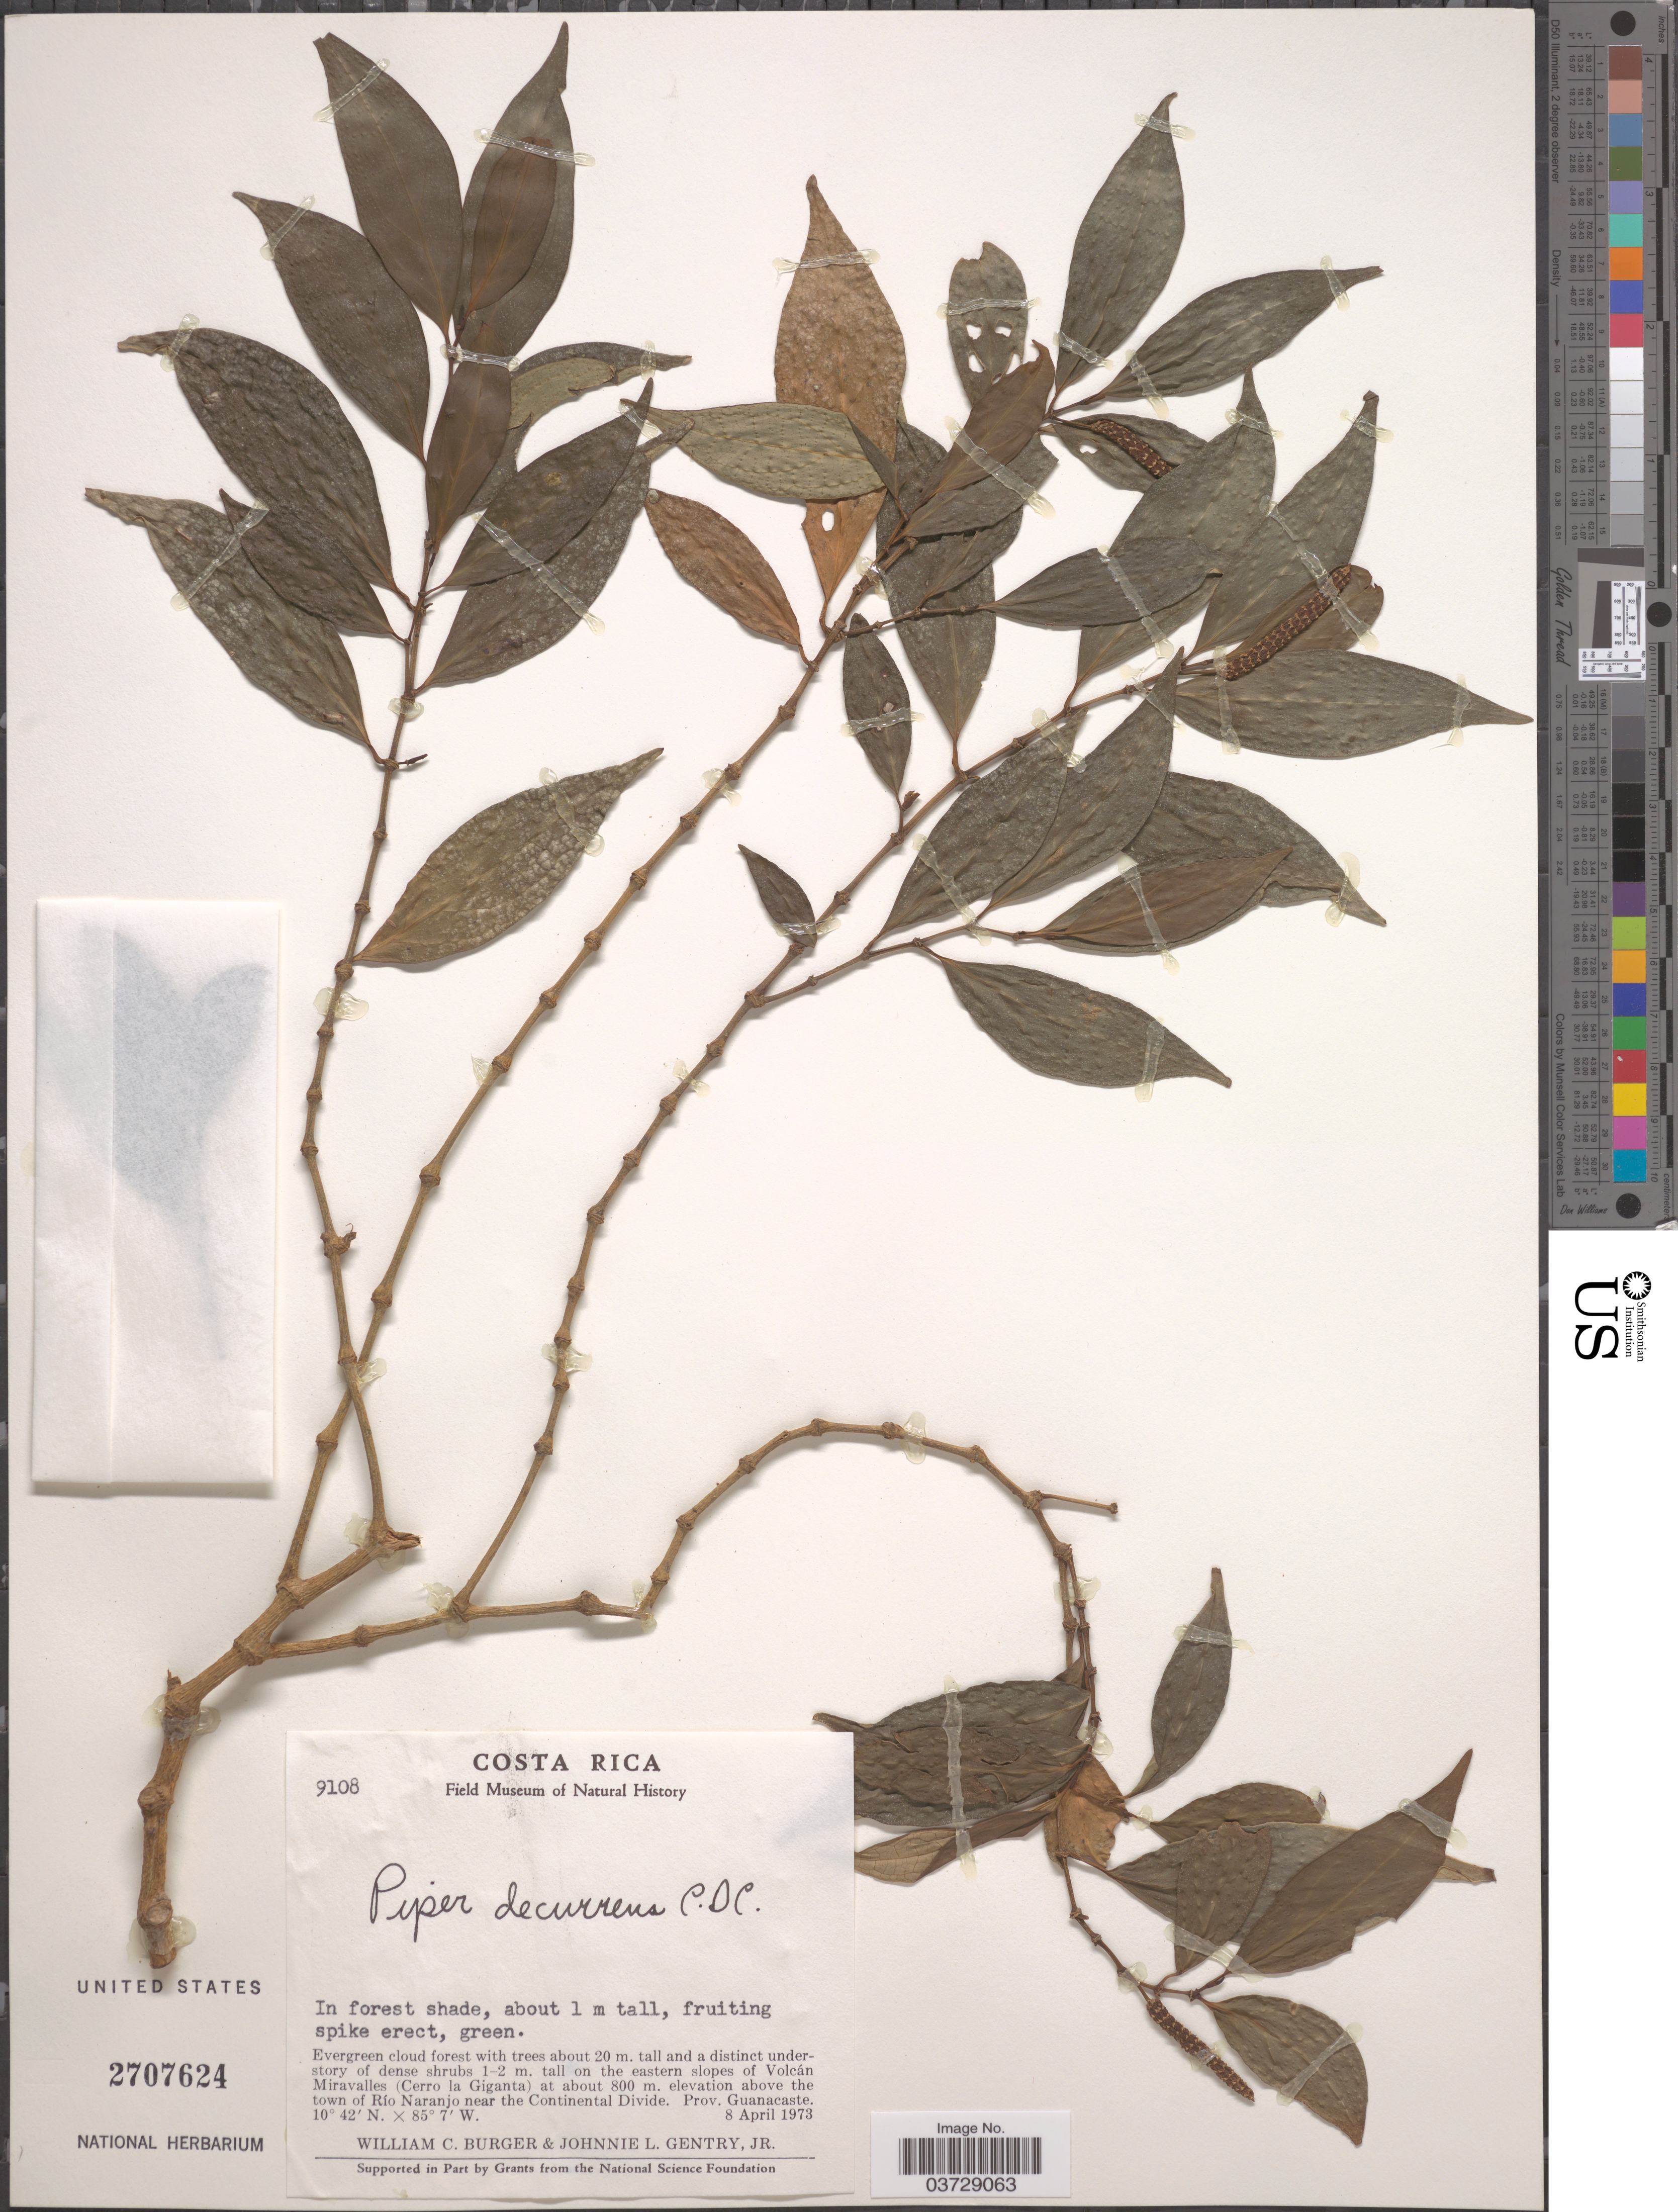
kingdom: Plantae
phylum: Tracheophyta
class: Magnoliopsida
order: Piperales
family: Piperaceae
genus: Piper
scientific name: Piper decurrens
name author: C. DC.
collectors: W. Burger & J. L. Gentry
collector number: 9108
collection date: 1973-04-08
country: Costa Rica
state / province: Guanacaste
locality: On eastern slopes of Volcán Miravalles (Cerro la Giganta) above the town of Río Naranjo near the Continental Divide.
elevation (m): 800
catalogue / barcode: US 2707624